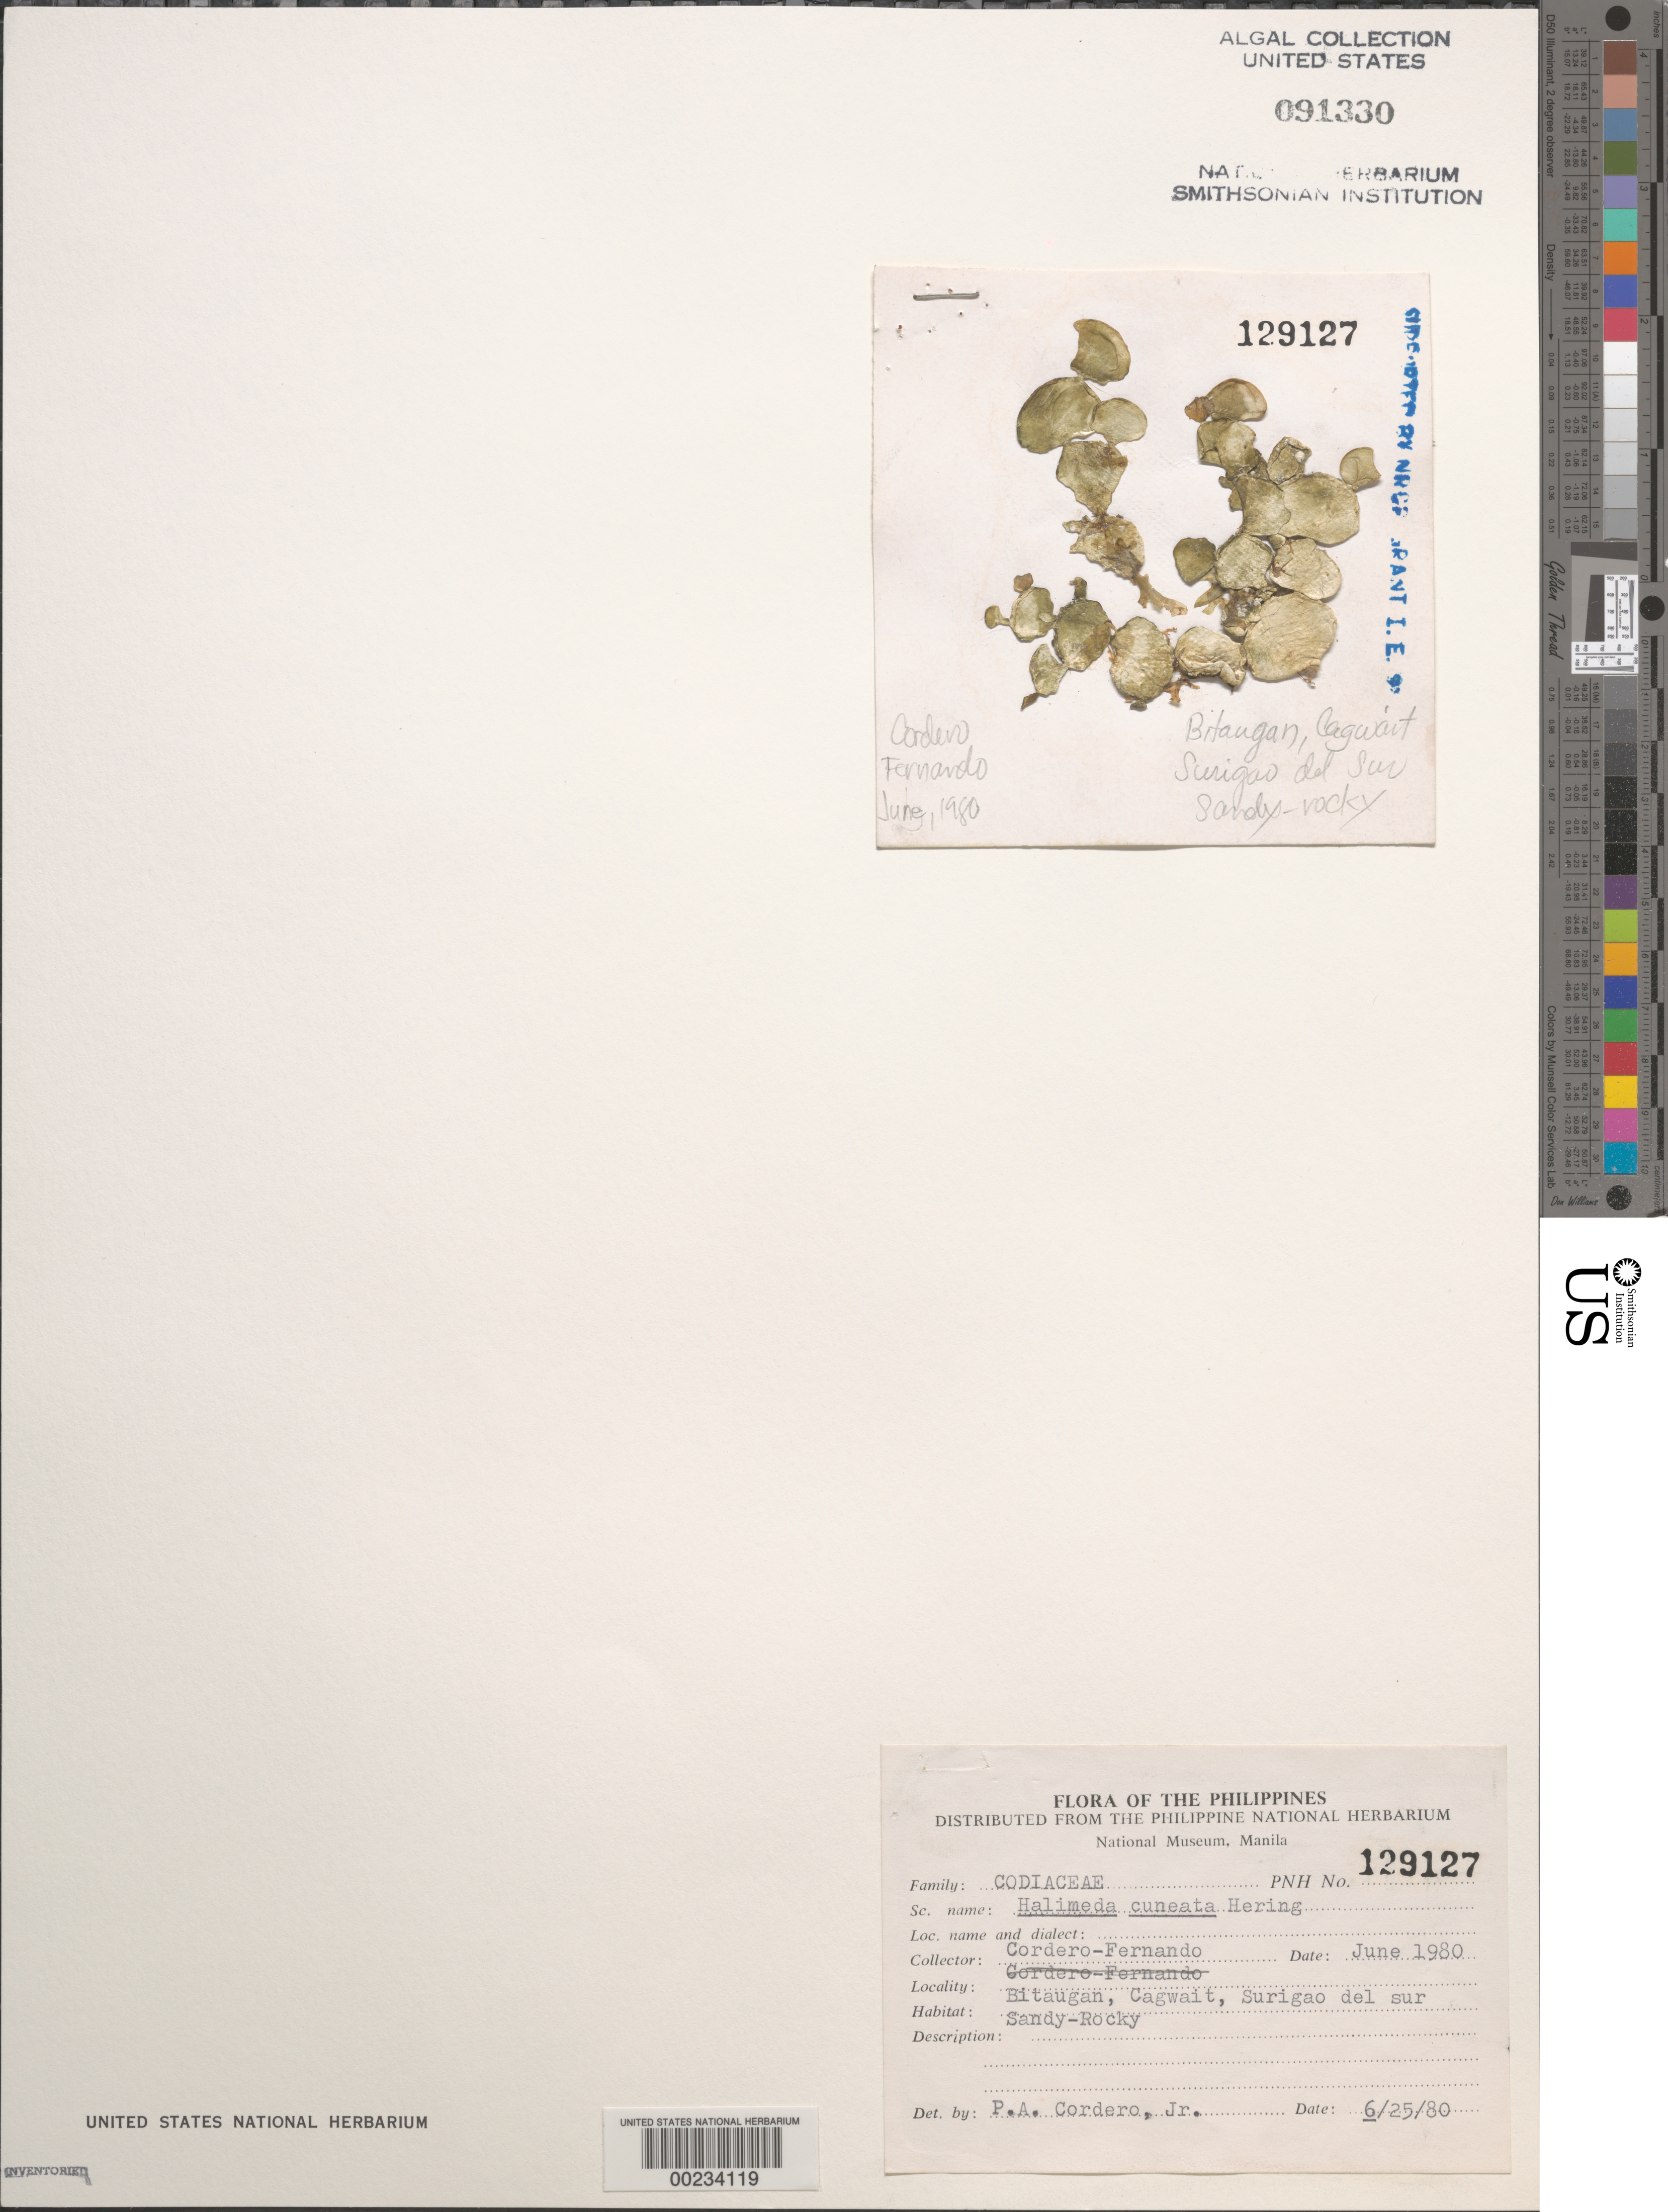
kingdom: Plantae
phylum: Chlorophyta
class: Ulvophyceae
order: Bryopsidales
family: Halimedaceae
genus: Halimeda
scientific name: Halimeda cuneata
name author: Hering in Krauss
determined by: Cordero, P. A., Jr.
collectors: P. A. Cordero & O. Fernando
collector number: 129127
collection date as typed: Jun 1980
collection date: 1980-06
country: Philippines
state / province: Caraga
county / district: Surigao del Sur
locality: Bitaugan, cagwait, surigao del sur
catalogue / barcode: US 91330